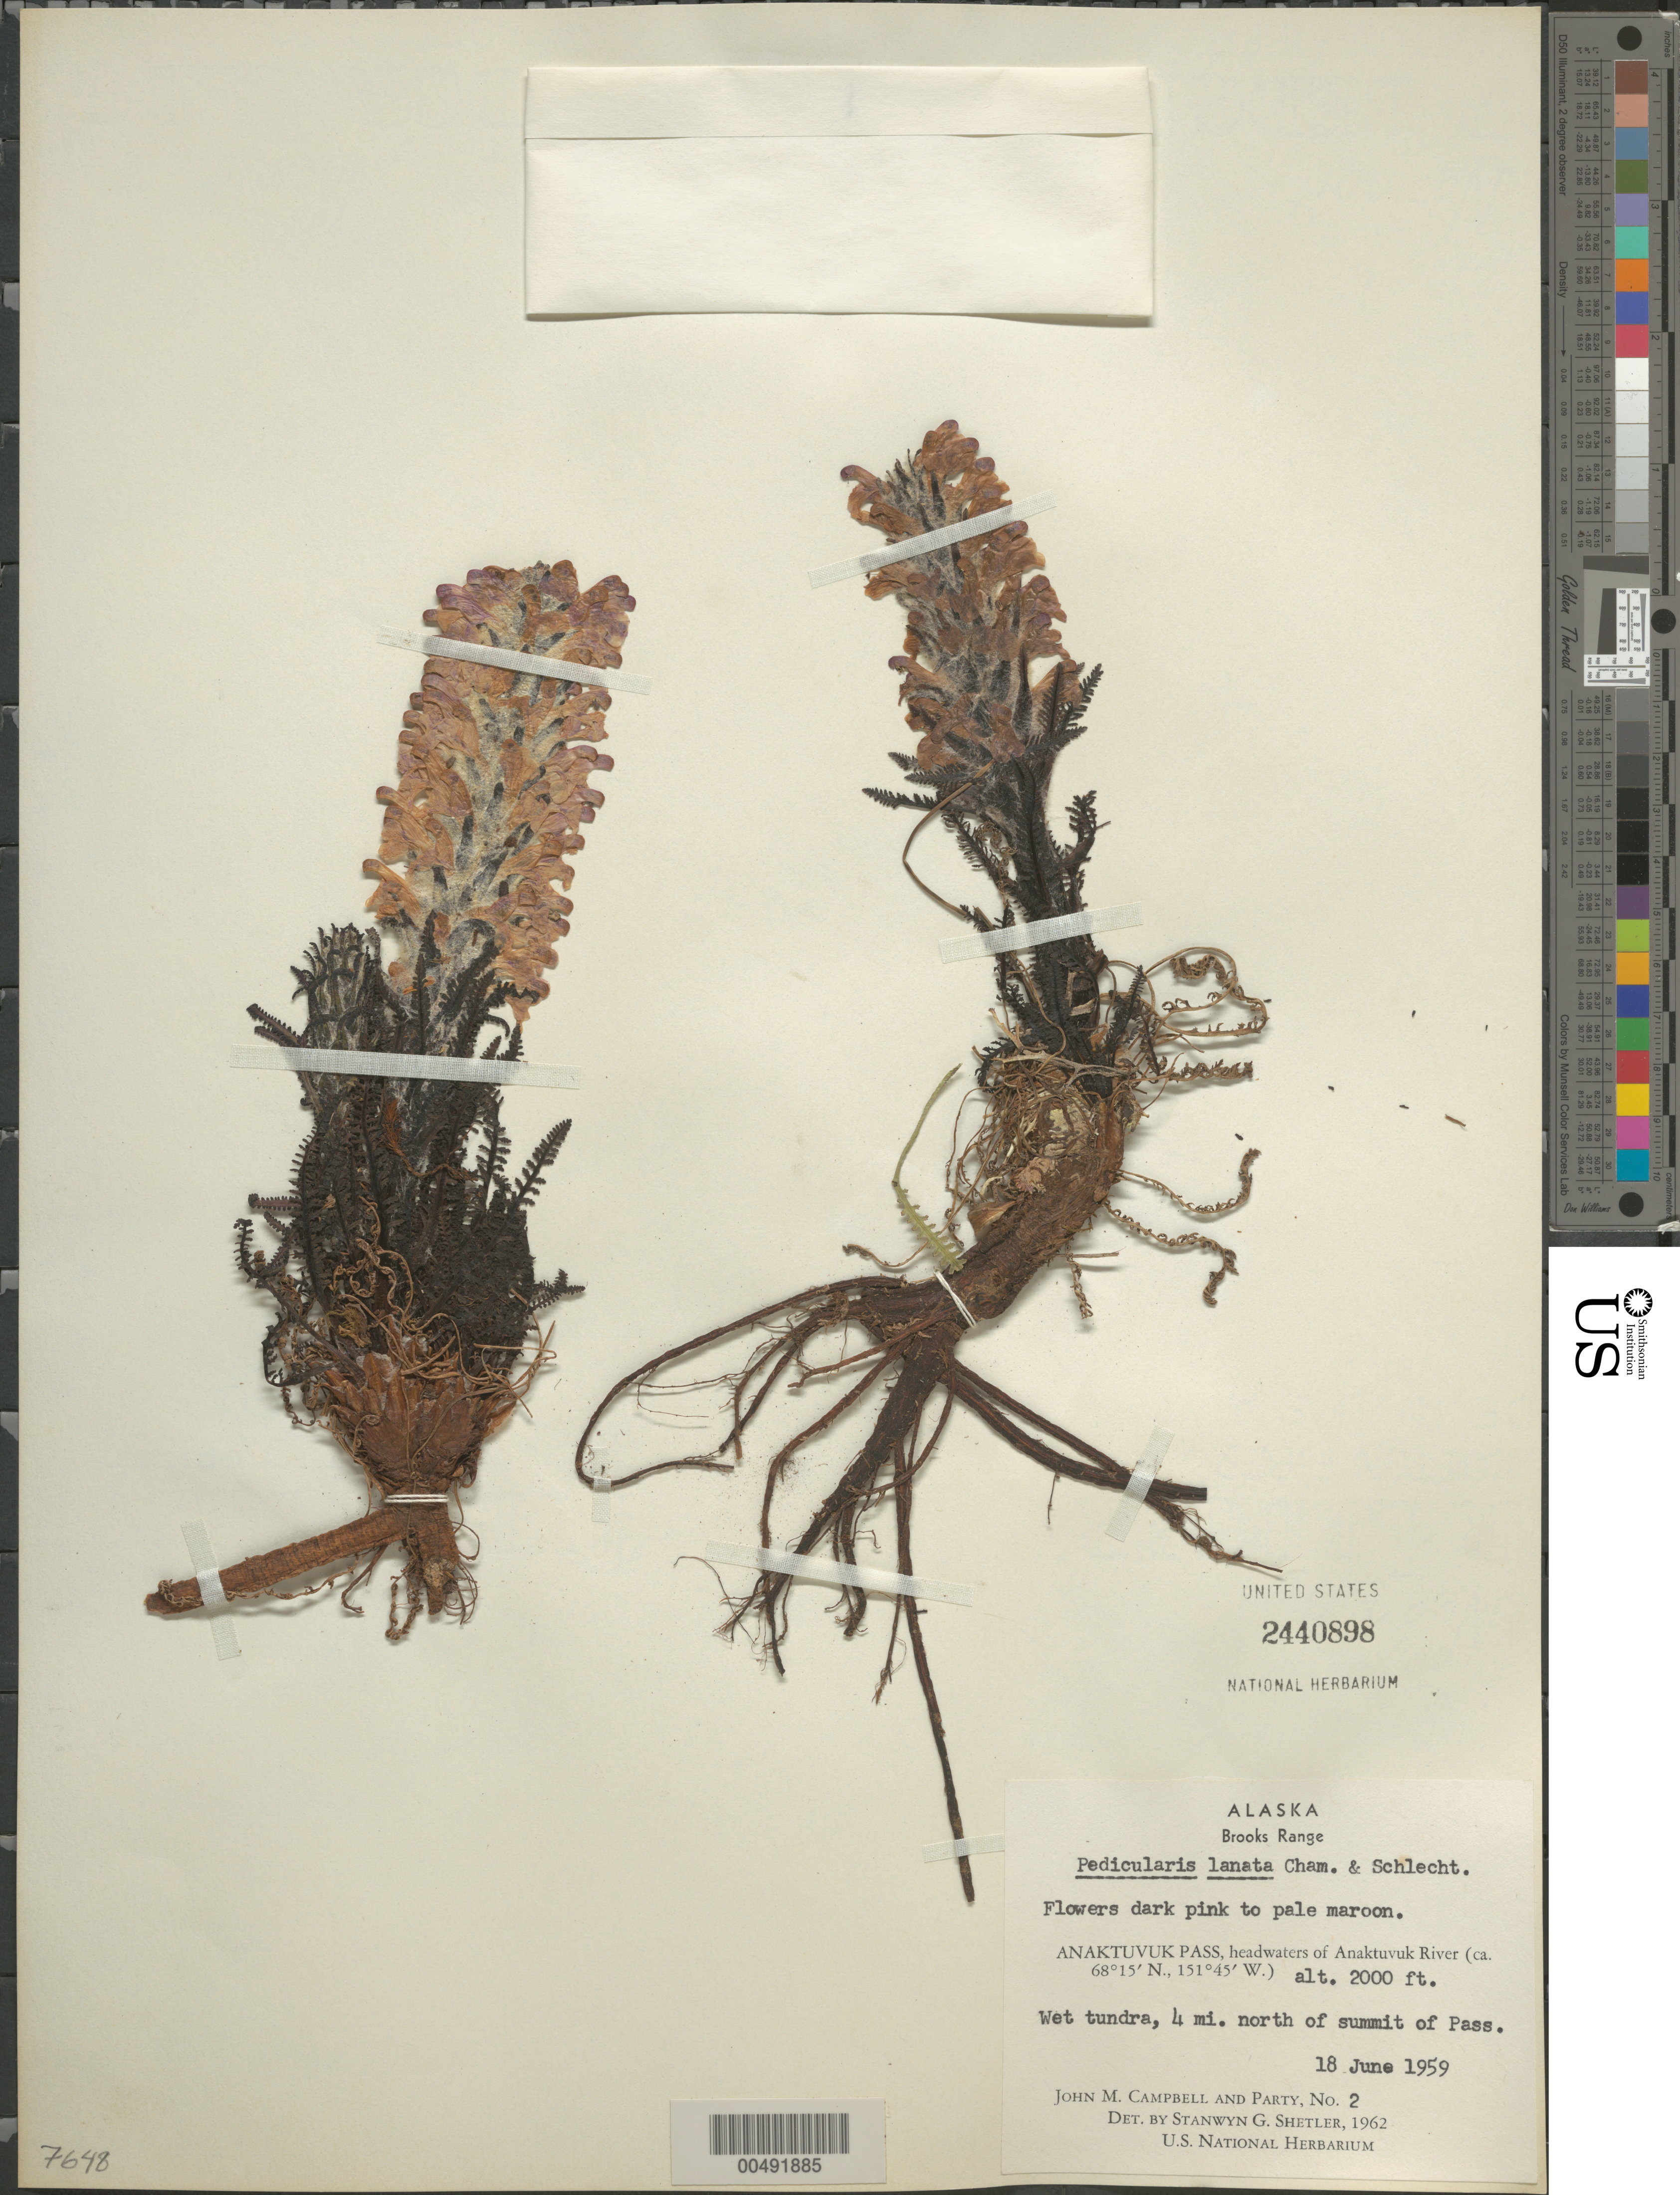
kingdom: Plantae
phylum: Tracheophyta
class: Magnoliopsida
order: Lamiales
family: Orobanchaceae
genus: Pedicularis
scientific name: Pedicularis lanata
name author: Cham. & Schltdl.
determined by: Shetler, Stanwyn G., (US), NMNH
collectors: J. M. Campbell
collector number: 02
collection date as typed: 18 Jun 1959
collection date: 1959-06-18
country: United States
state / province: Alaska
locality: Brooks Range, 4 mi. N of summit of Anaktuvuk Pass, headwaters of Anaktuvuk River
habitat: wet tundra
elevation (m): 610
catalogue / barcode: US 2440898